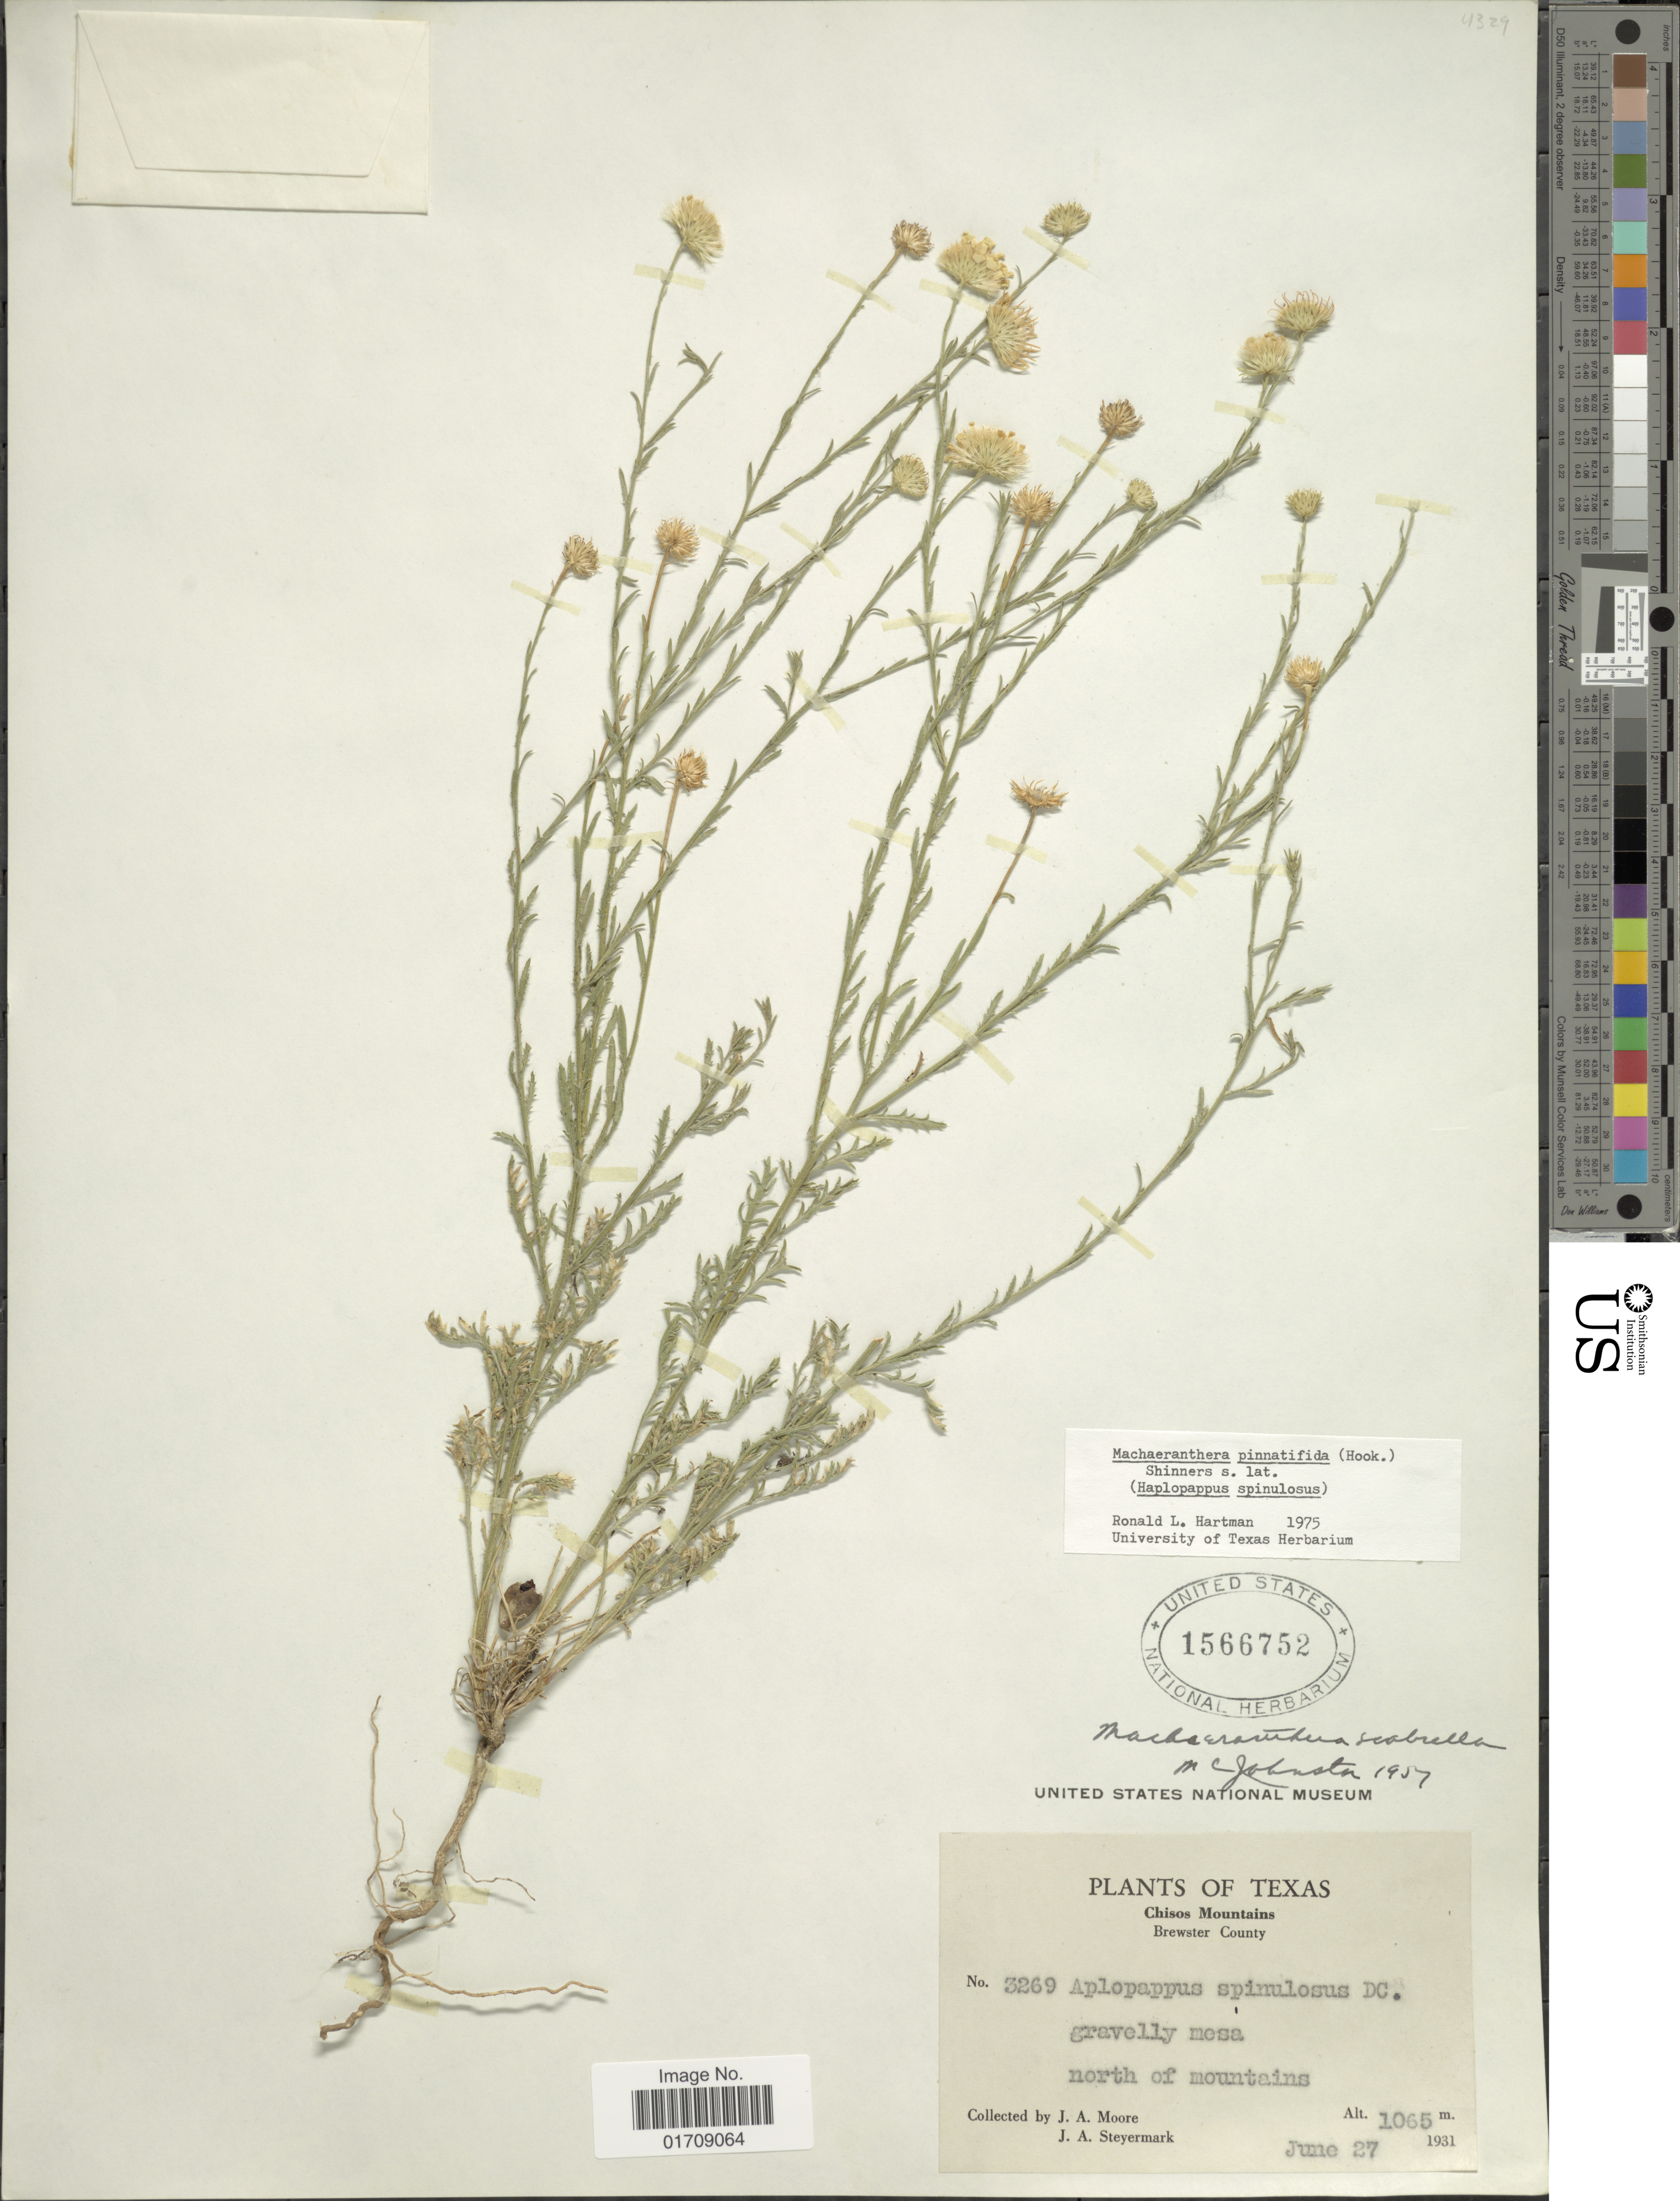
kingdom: Plantae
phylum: Tracheophyta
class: Magnoliopsida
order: Asterales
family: Asteraceae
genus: Machaeranthera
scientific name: Machaeranthera pinnatifida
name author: (Hook.) Shinners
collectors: J. A. Moore & J. Steyermark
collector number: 3269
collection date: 1931-06-27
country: United States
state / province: Texas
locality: Chisos Mountains, Brewster County, north of mountains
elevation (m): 1065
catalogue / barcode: US 1566752